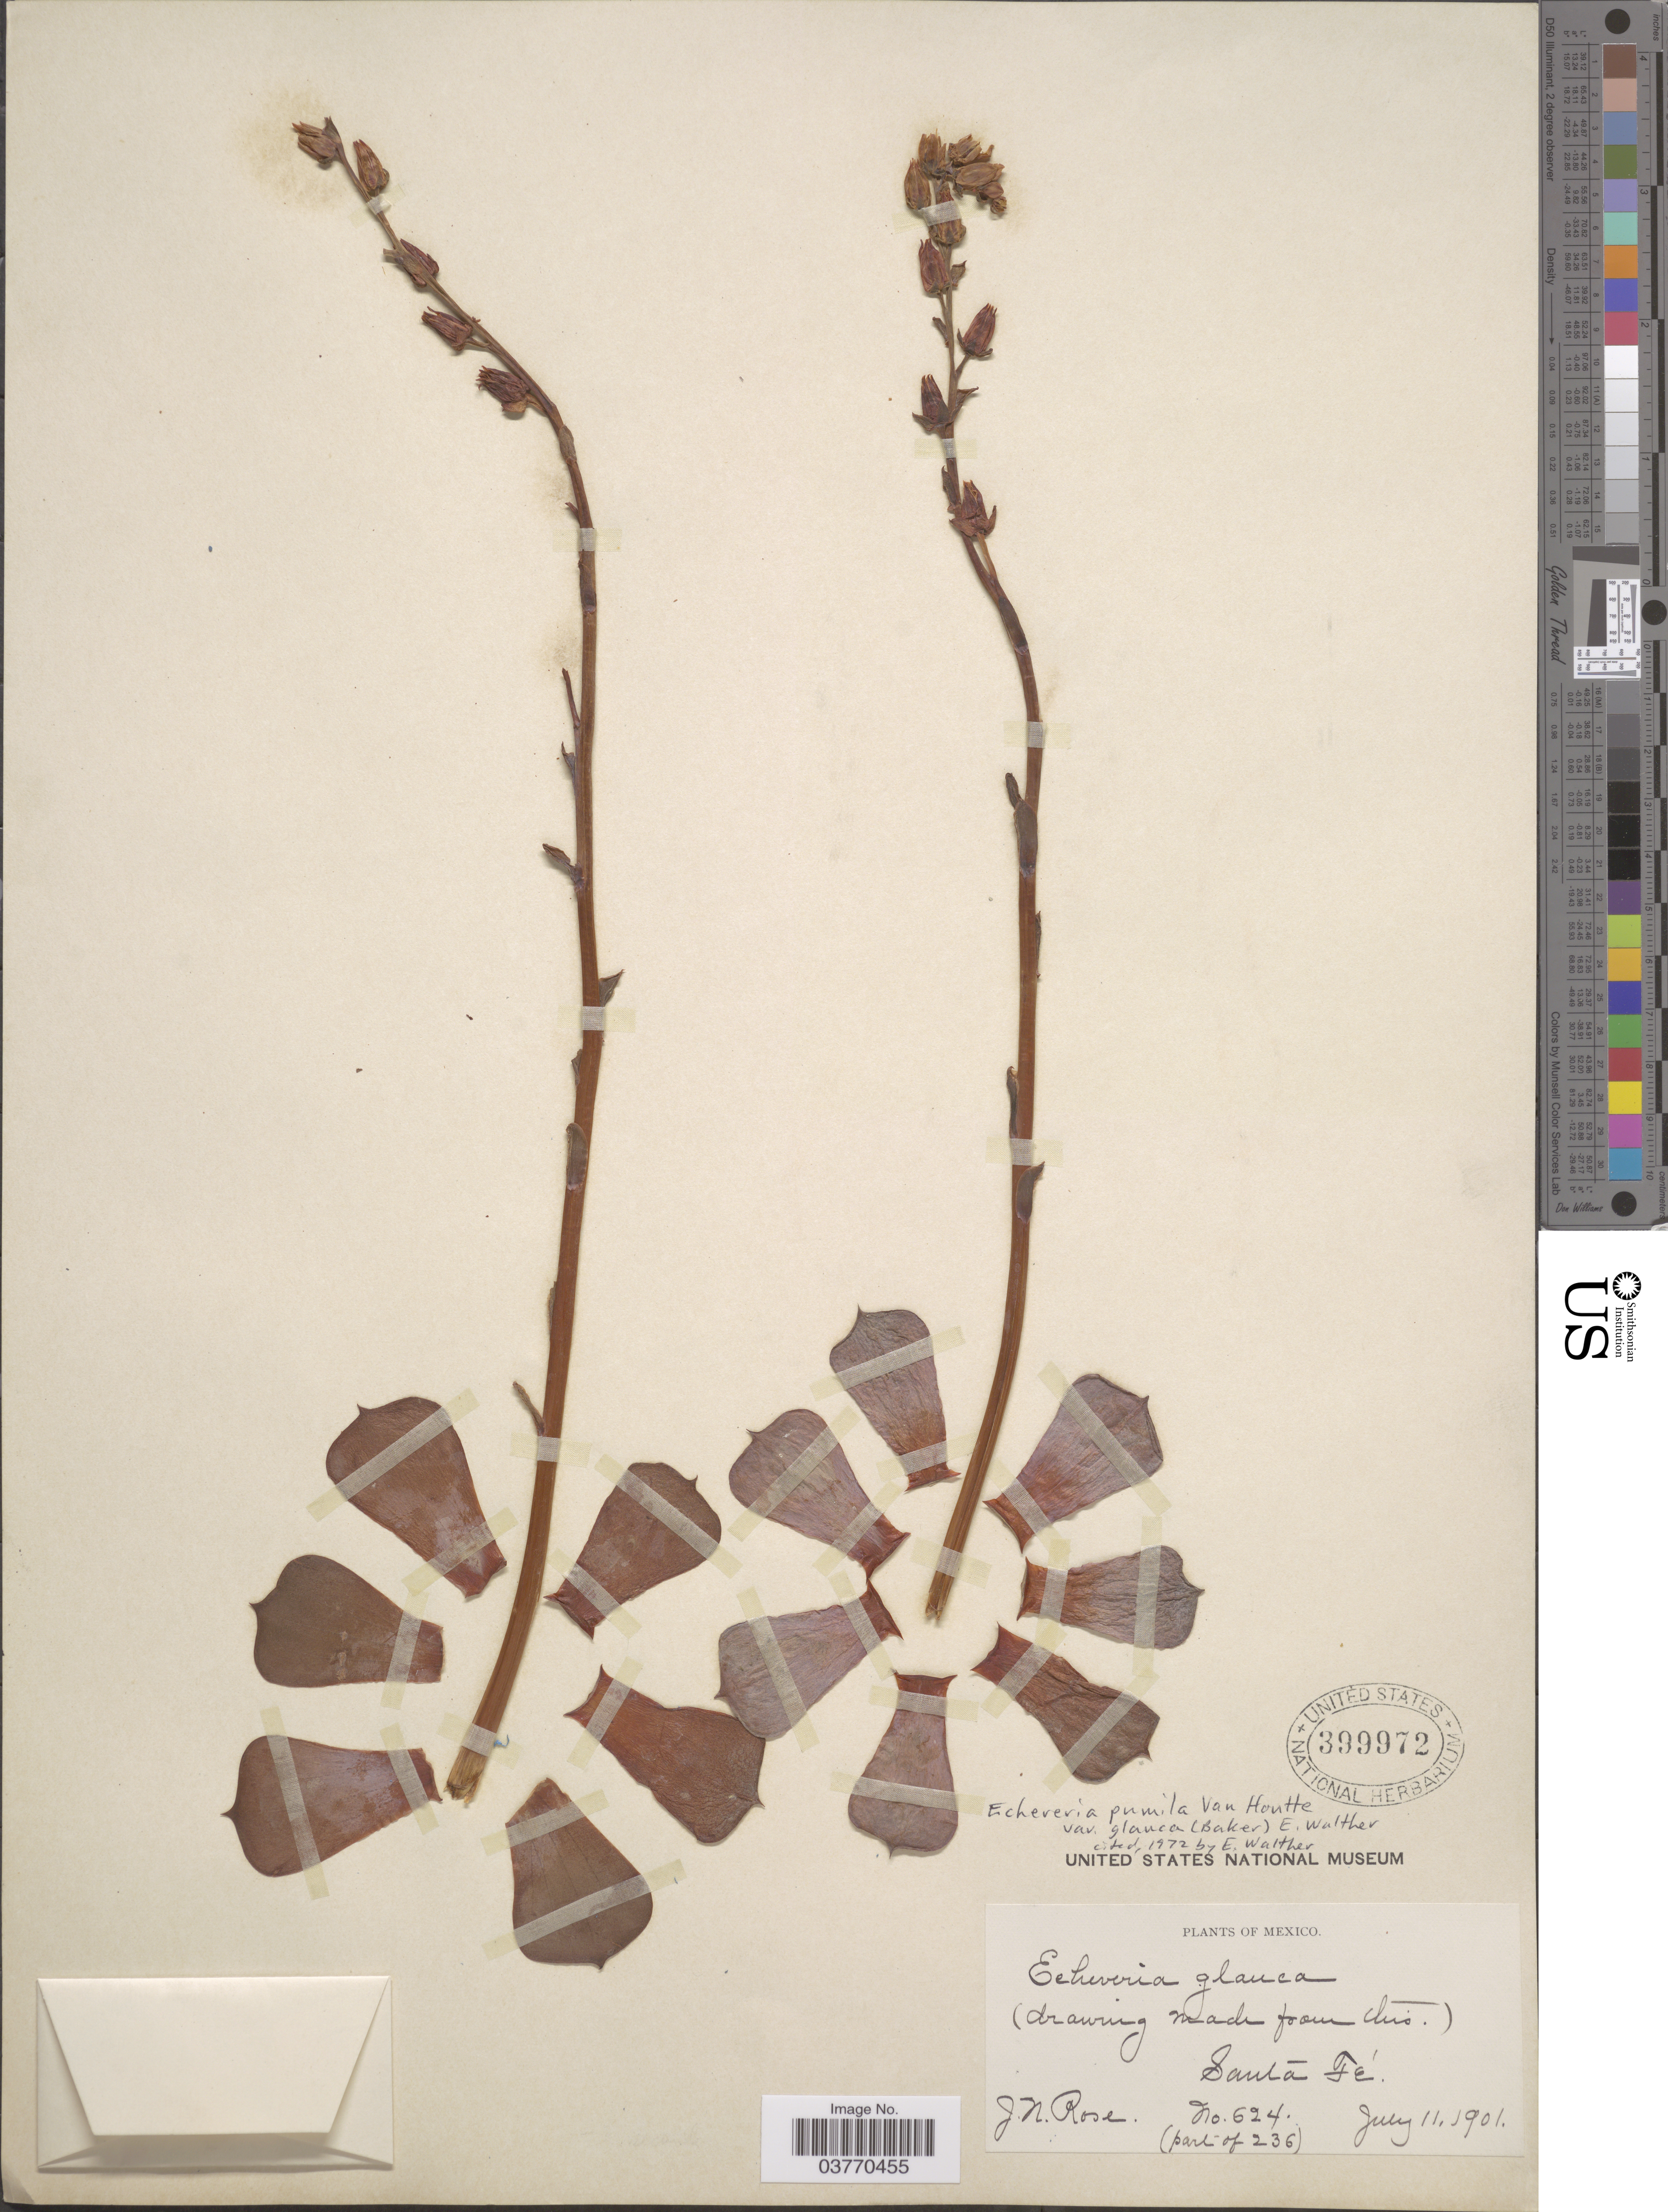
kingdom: Plantae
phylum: Tracheophyta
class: Magnoliopsida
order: Saxifragales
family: Crassulaceae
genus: Echeveria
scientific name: Echeveria pumila var. glauca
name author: (Baker) E. Walther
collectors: J. N. Rose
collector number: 624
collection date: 1901-07-11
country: Mexico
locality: Santa Fé.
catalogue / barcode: US 399972